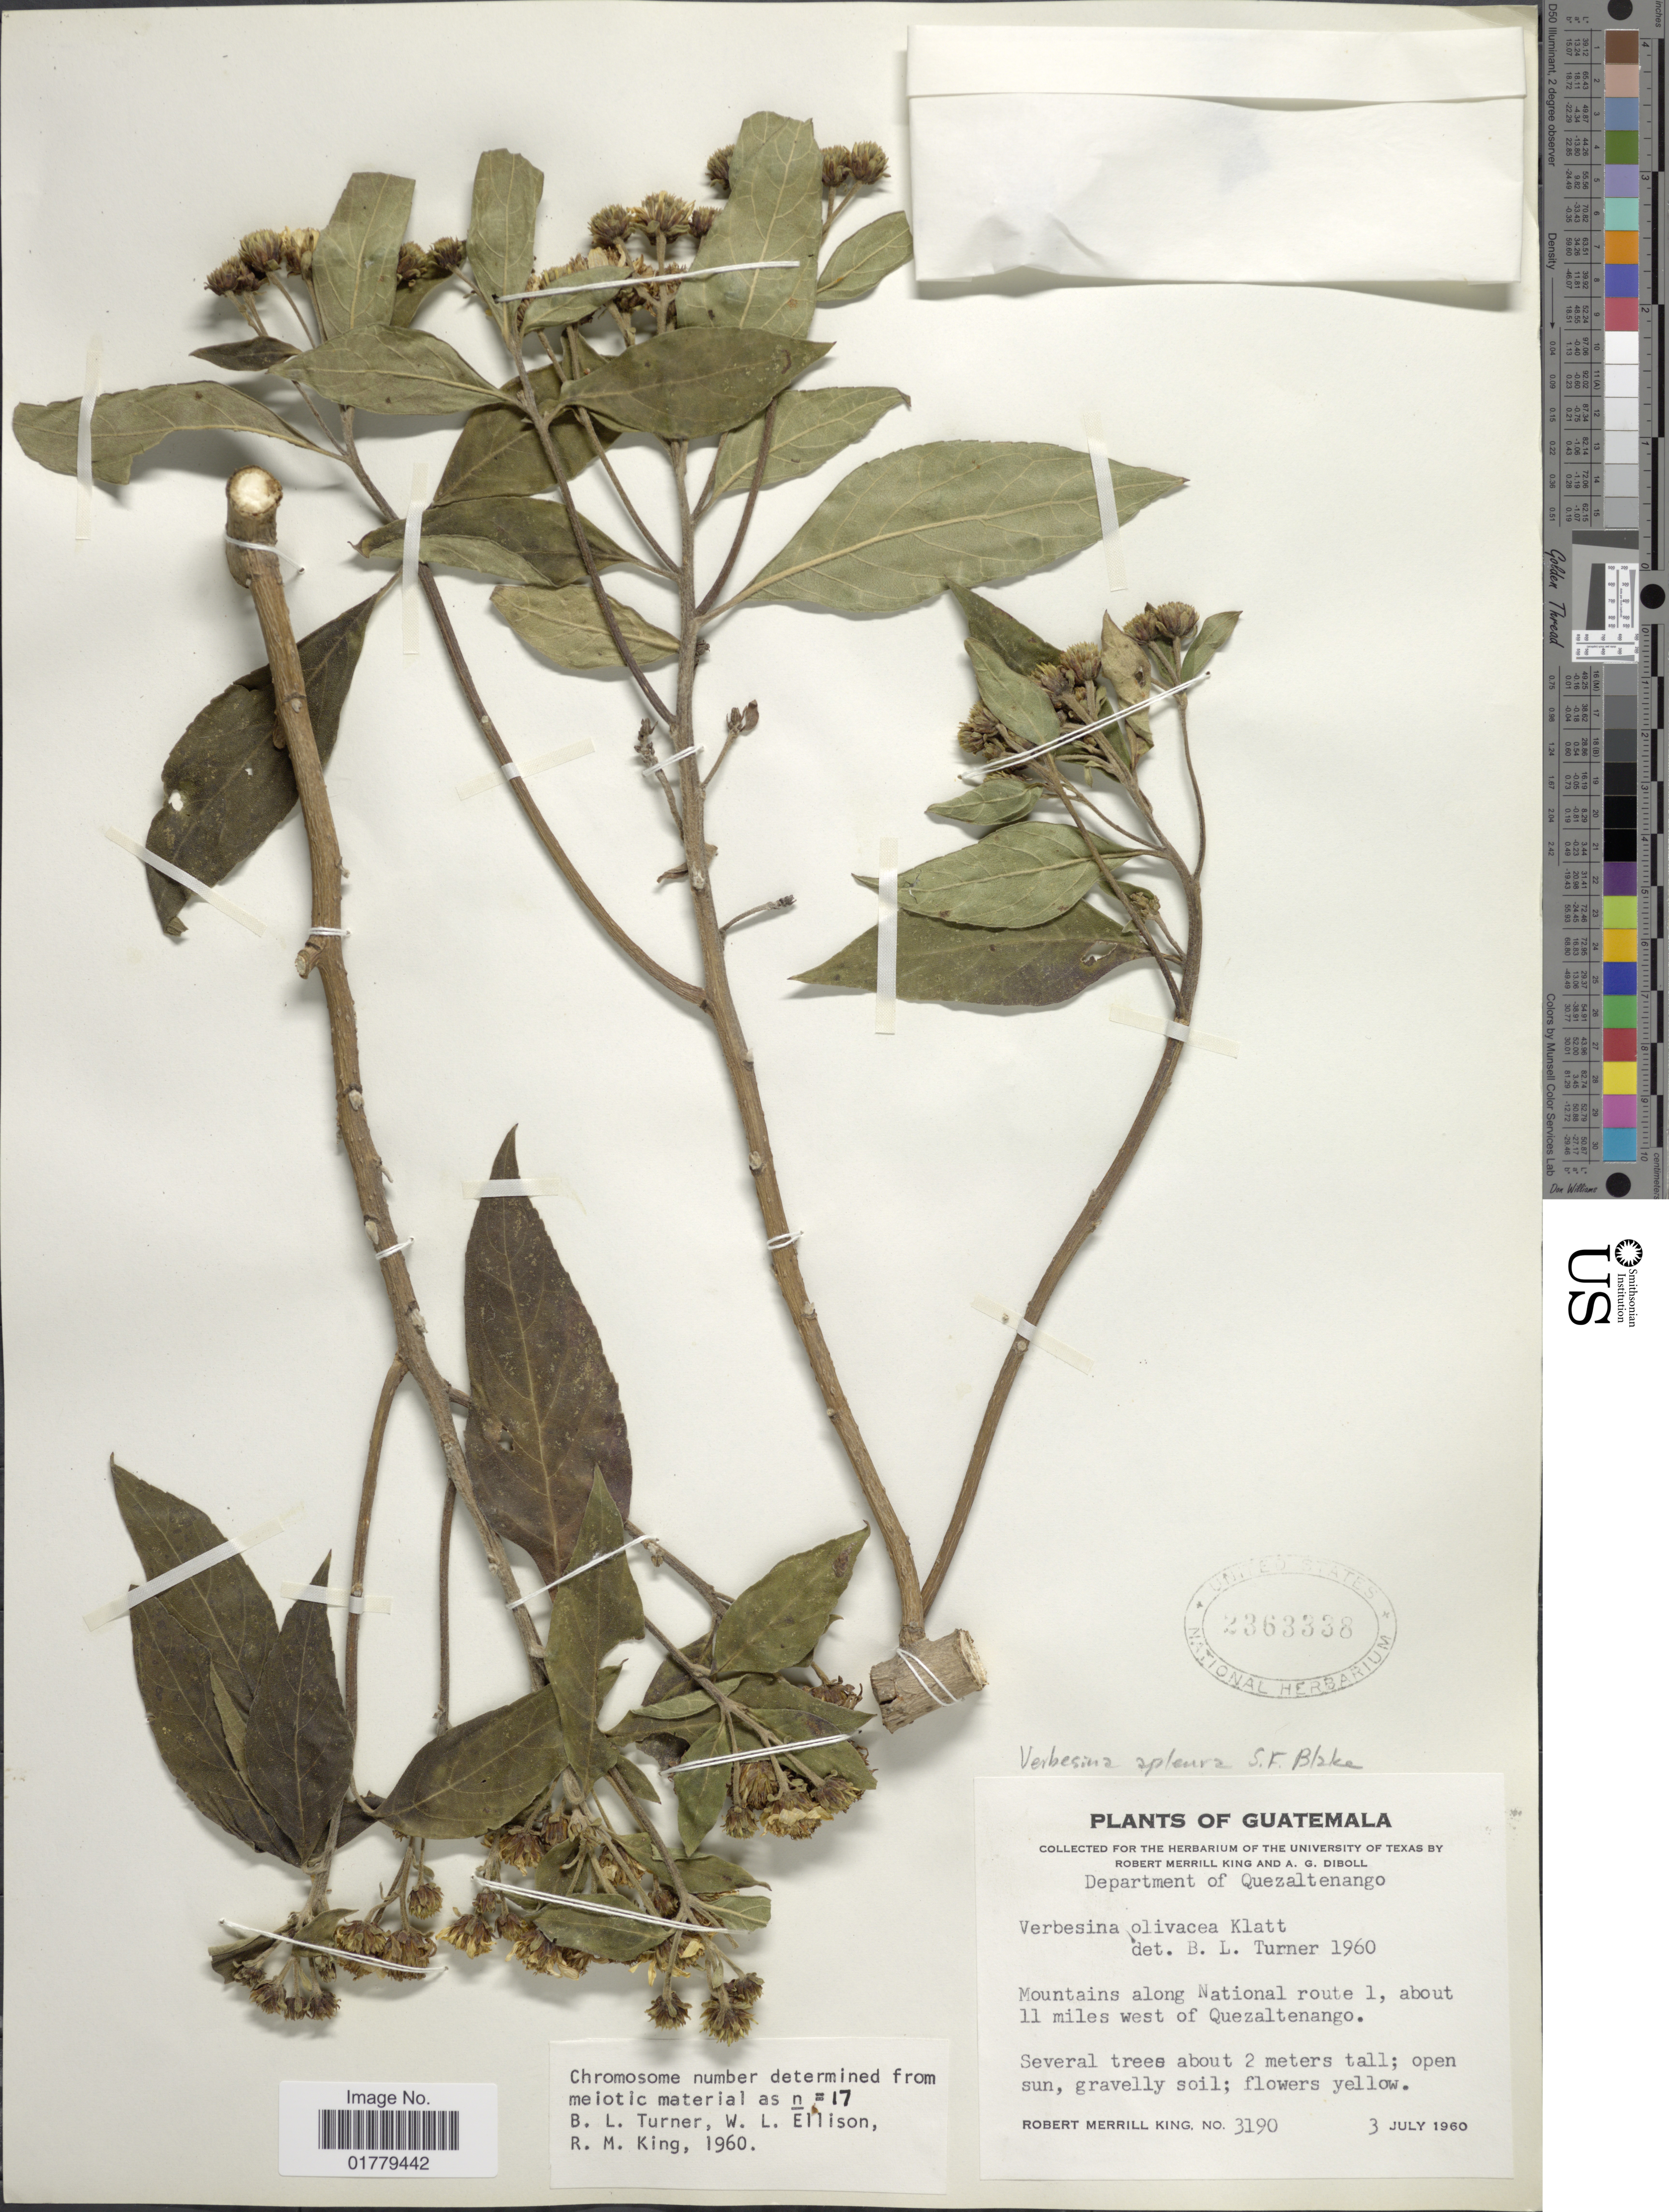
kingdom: Plantae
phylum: Tracheophyta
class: Magnoliopsida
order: Asterales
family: Asteraceae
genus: Verbesina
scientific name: Verbesina apleura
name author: S.F. Blake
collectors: R. M. King & A. Diboll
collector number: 3190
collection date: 1960-07-03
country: Guatemala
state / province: Quetzaltenango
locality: Mountains along National route 1, about 11 miles west of Quezaltenango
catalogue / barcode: US 2363338